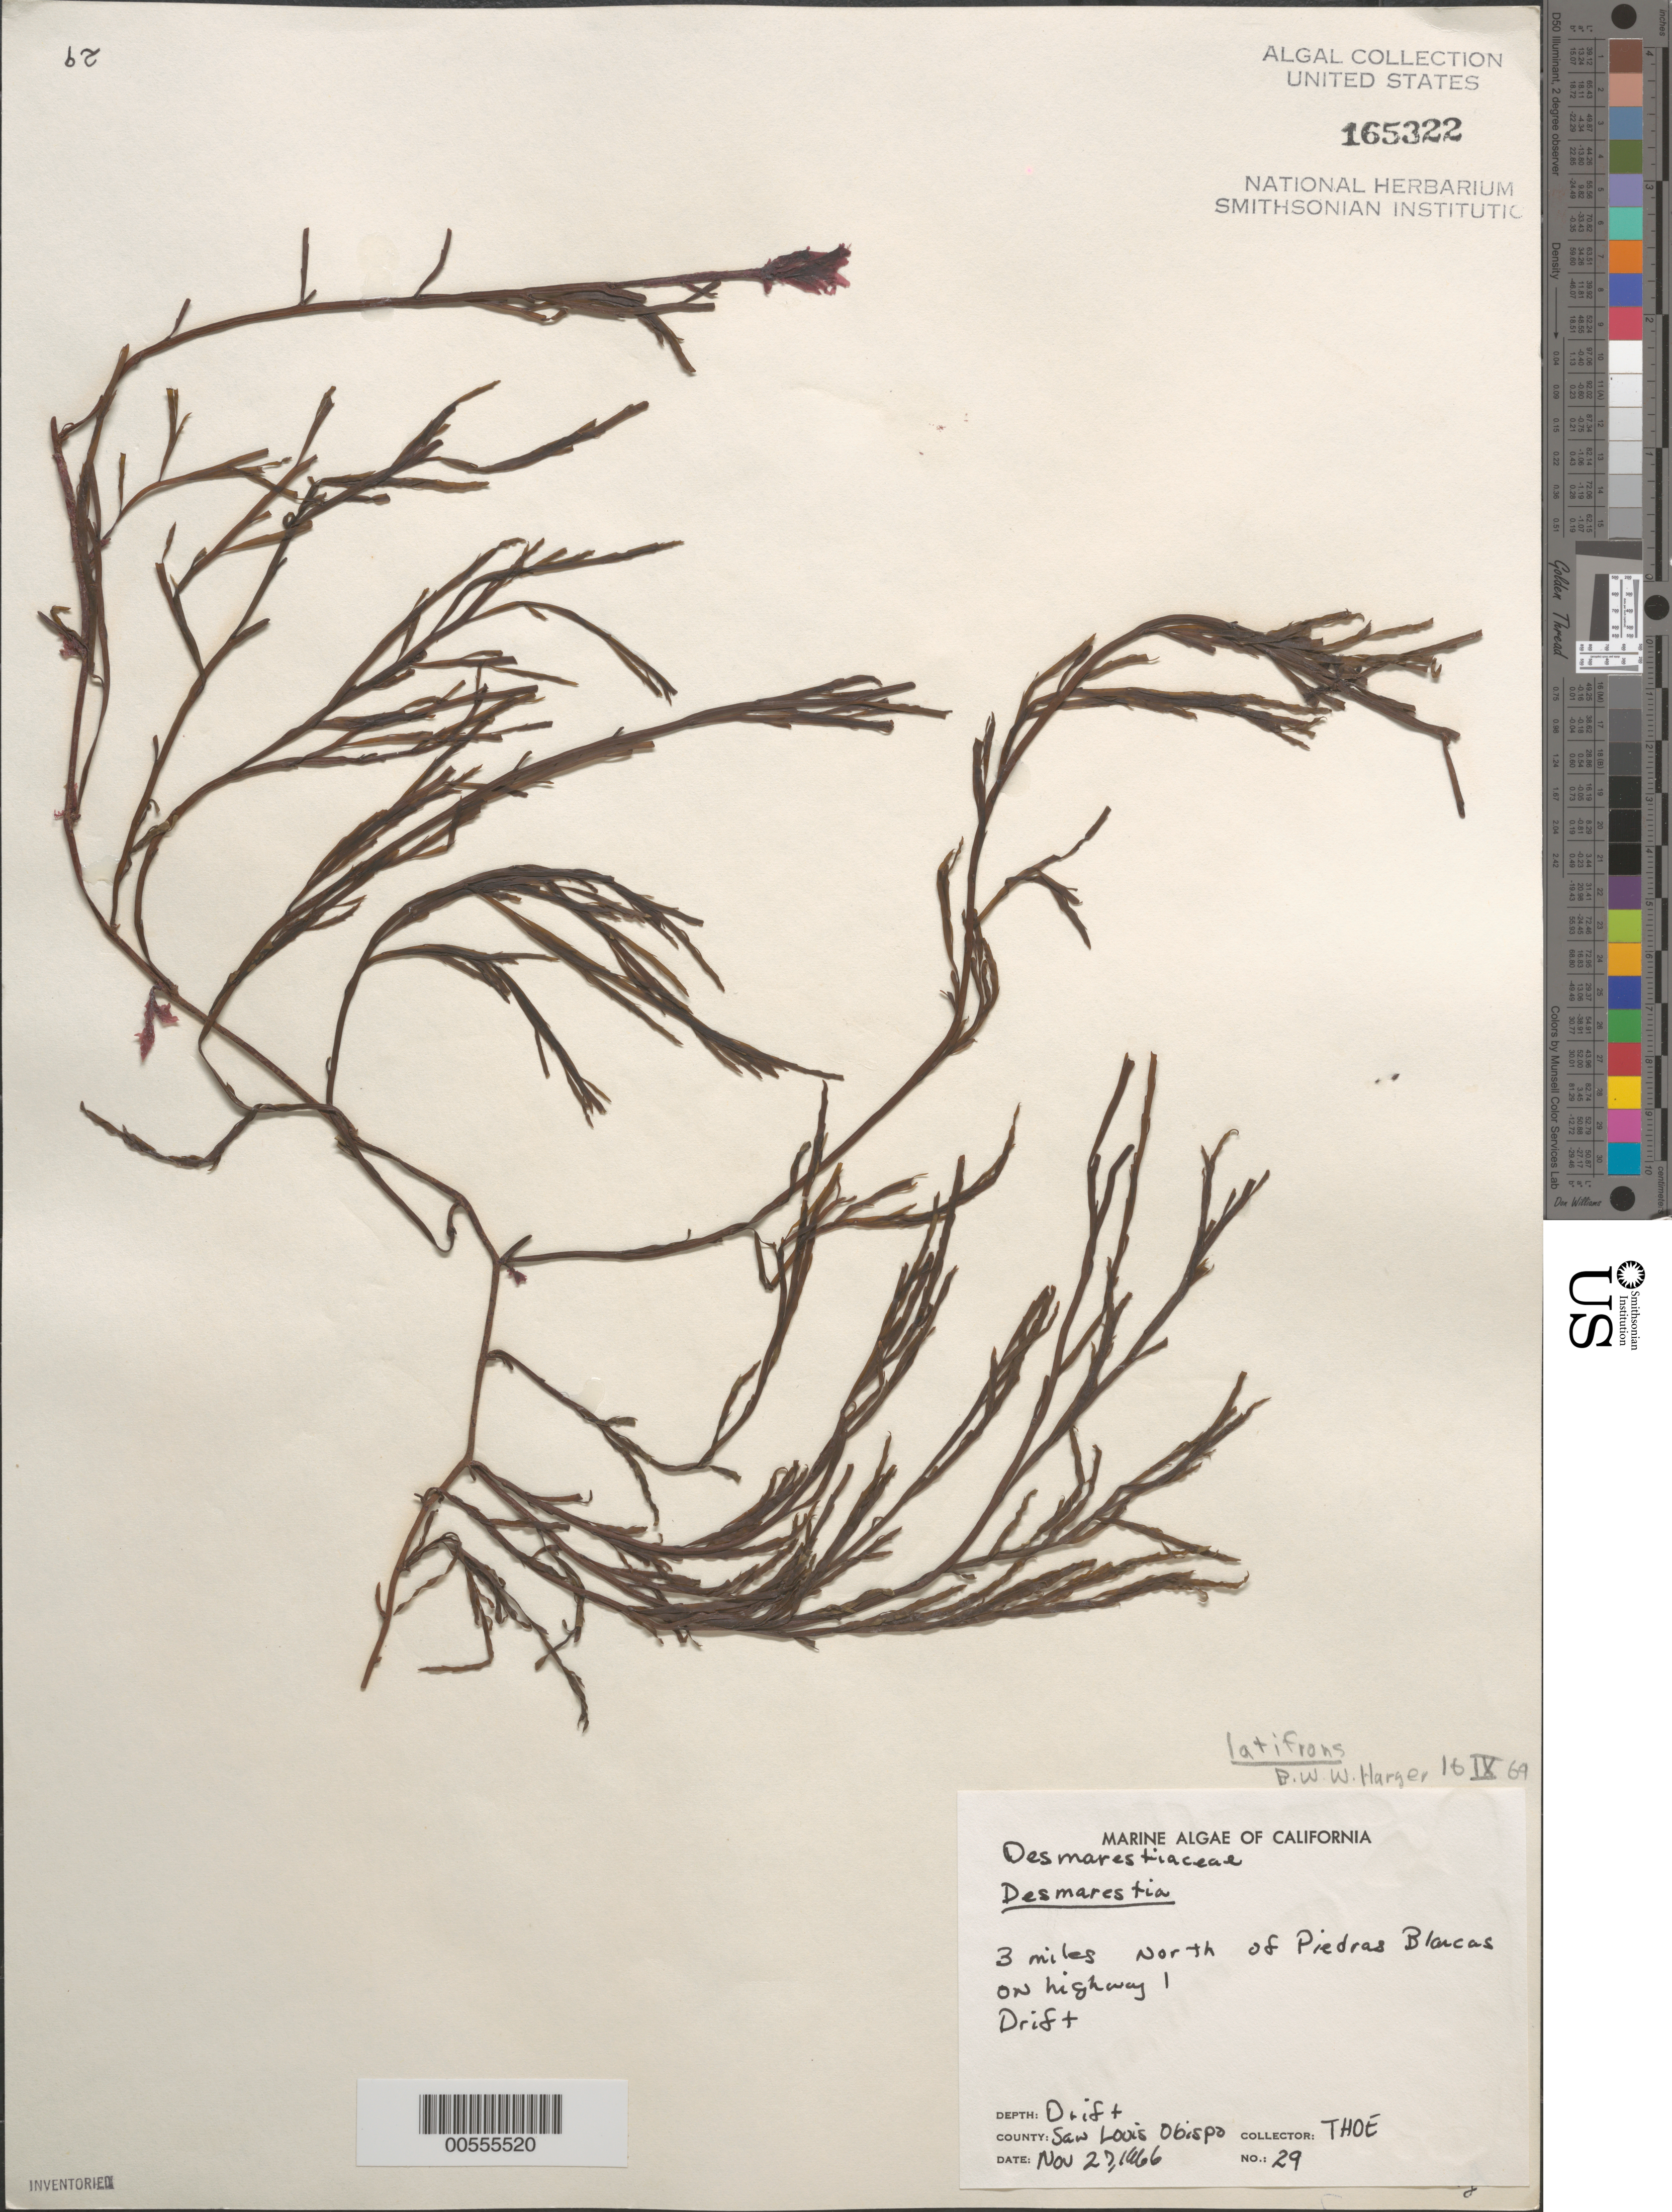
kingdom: Chromista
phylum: Ochrophyta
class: Phaeophyceae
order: Desmarestiales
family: Desmarestiaceae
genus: Desmarestia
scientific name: Desmarestia latifrons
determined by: Harger, B. W. W.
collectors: THOE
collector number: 29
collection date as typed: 27 Nov 1966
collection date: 1966-11-27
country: United States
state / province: California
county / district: San Luis Obispo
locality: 3 miles north of Piedras Blancas, Highway 1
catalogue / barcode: US 165322